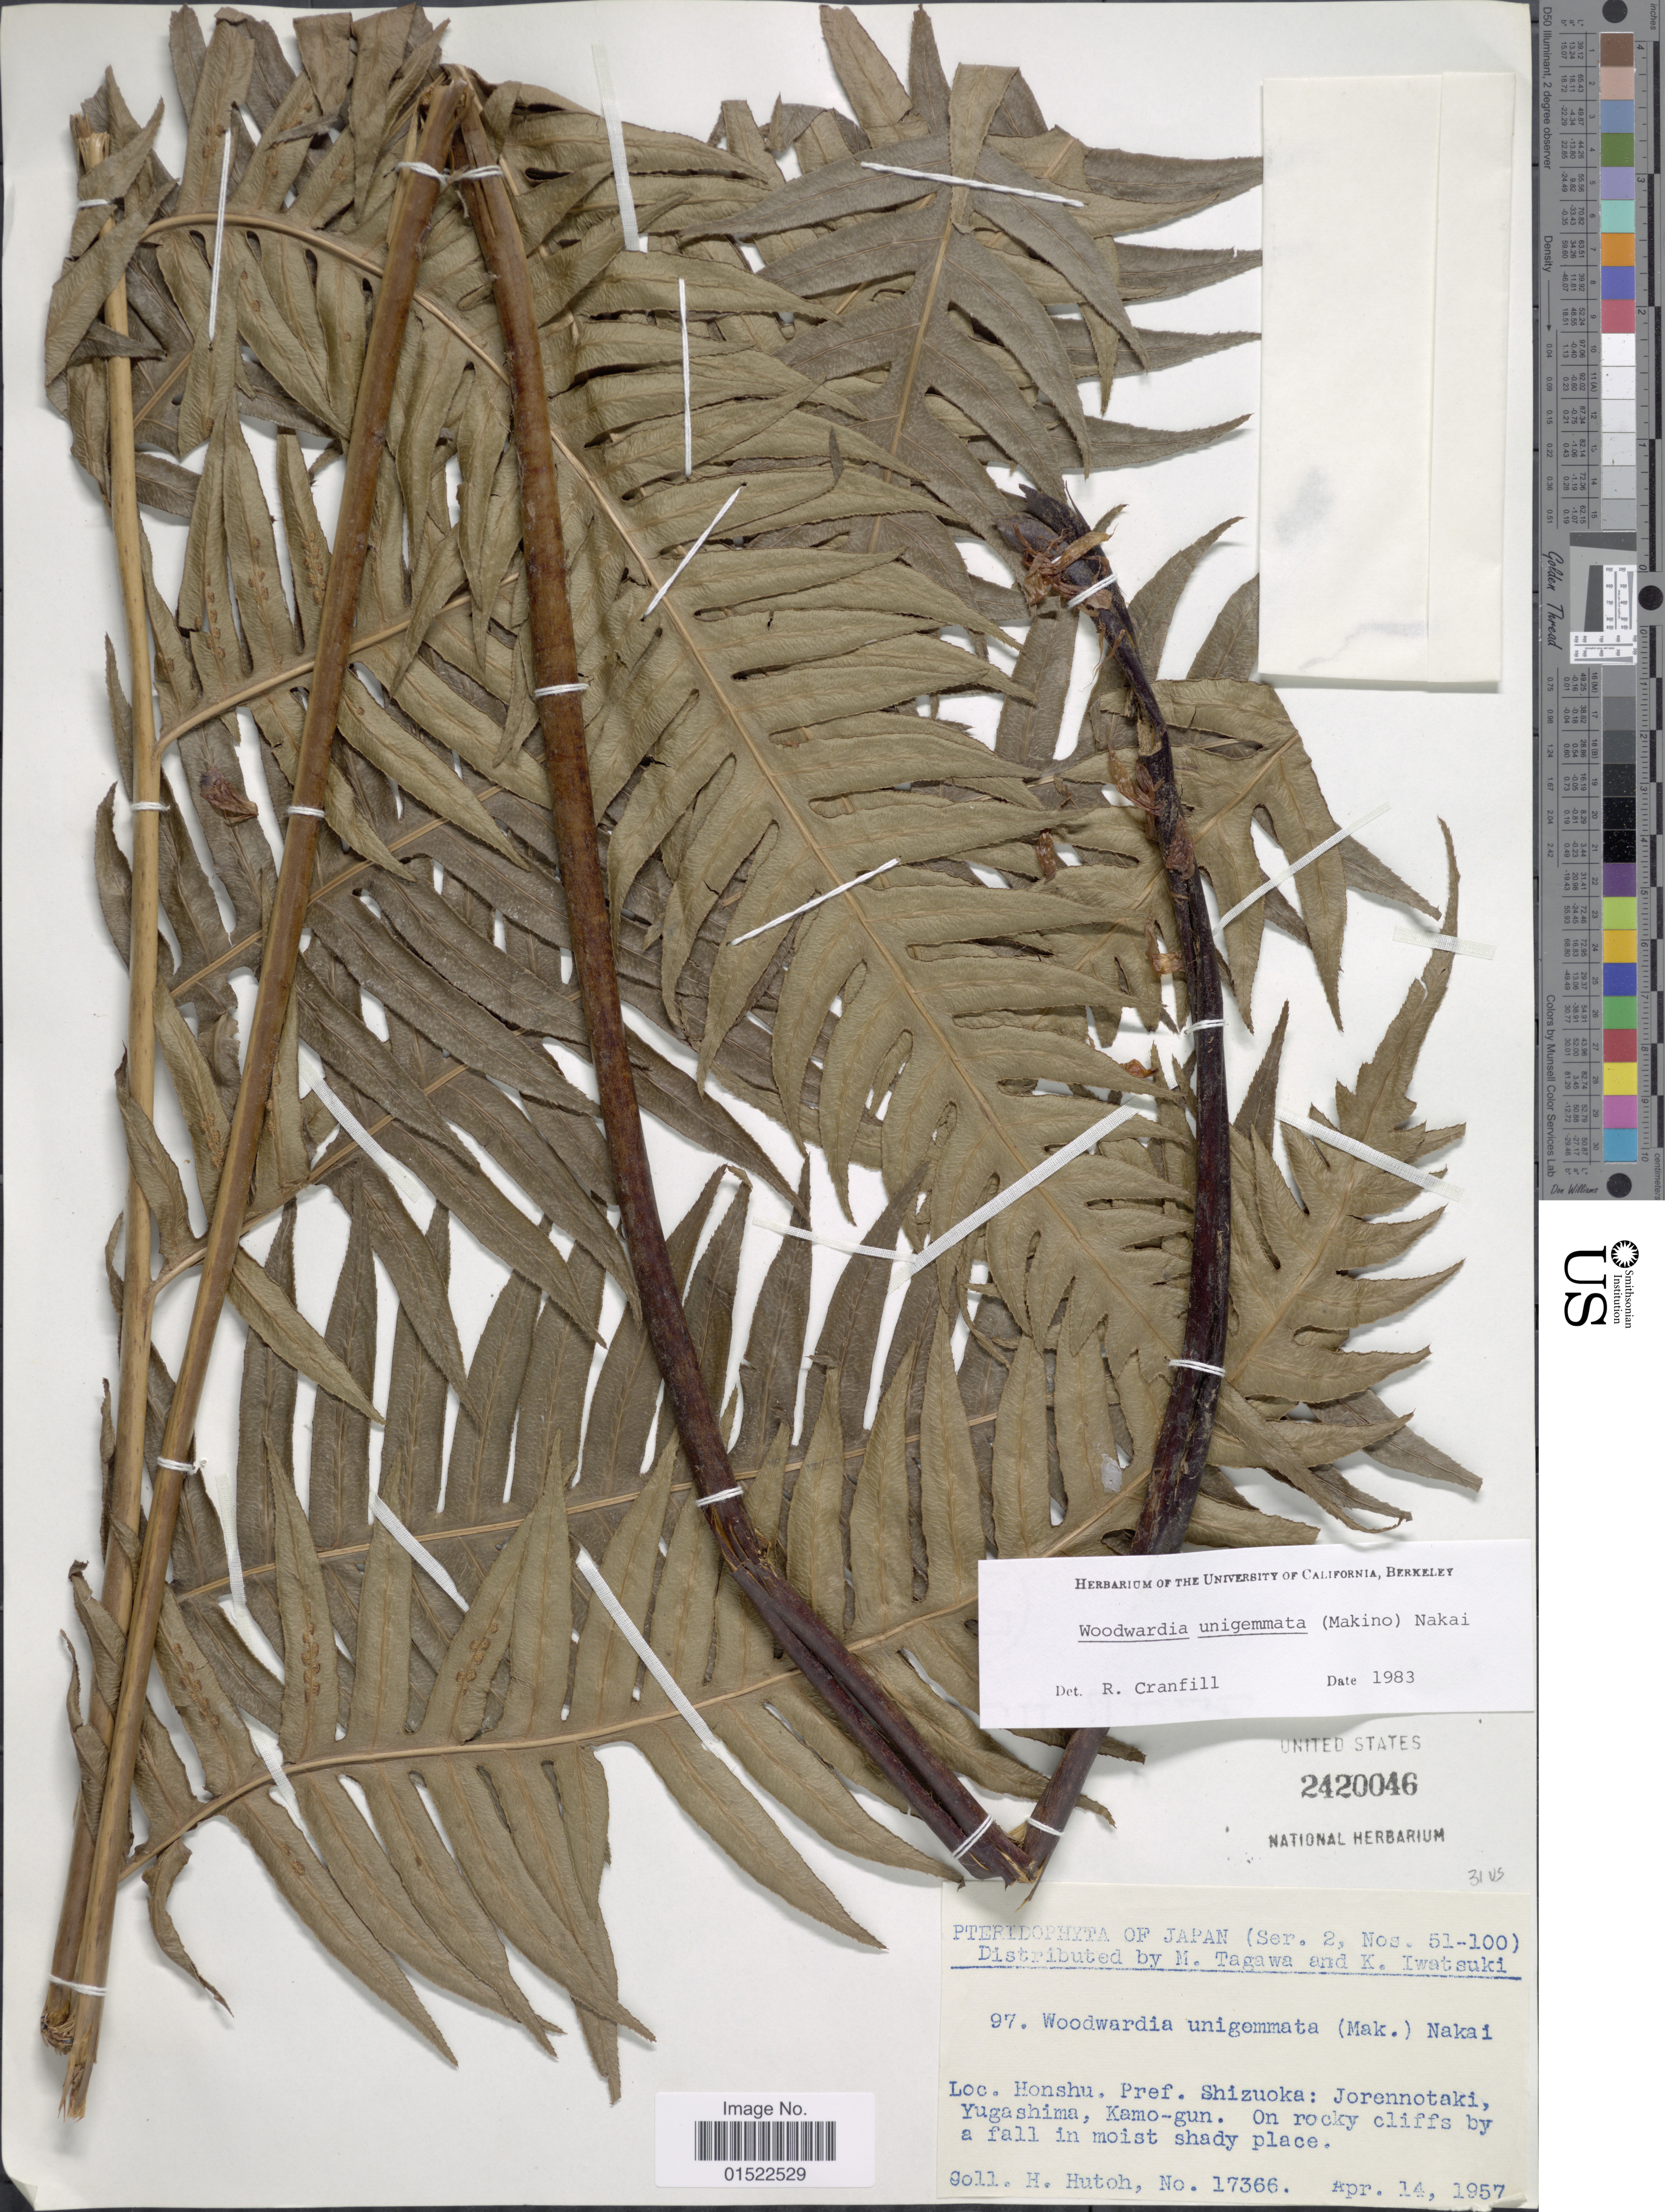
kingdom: Plantae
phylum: Tracheophyta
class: Polypodiopsida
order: Polypodiales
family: Blechnaceae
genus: Woodwardia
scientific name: Woodwardia unigemmata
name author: (Makino) Nakai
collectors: M. Hutoh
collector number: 17366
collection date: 1957-04-14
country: Japan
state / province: Sizuoka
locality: Honshu, Pref. Shizuoka; Jorennotaki, Yuhashima, Kamo-gun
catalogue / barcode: US 2420046